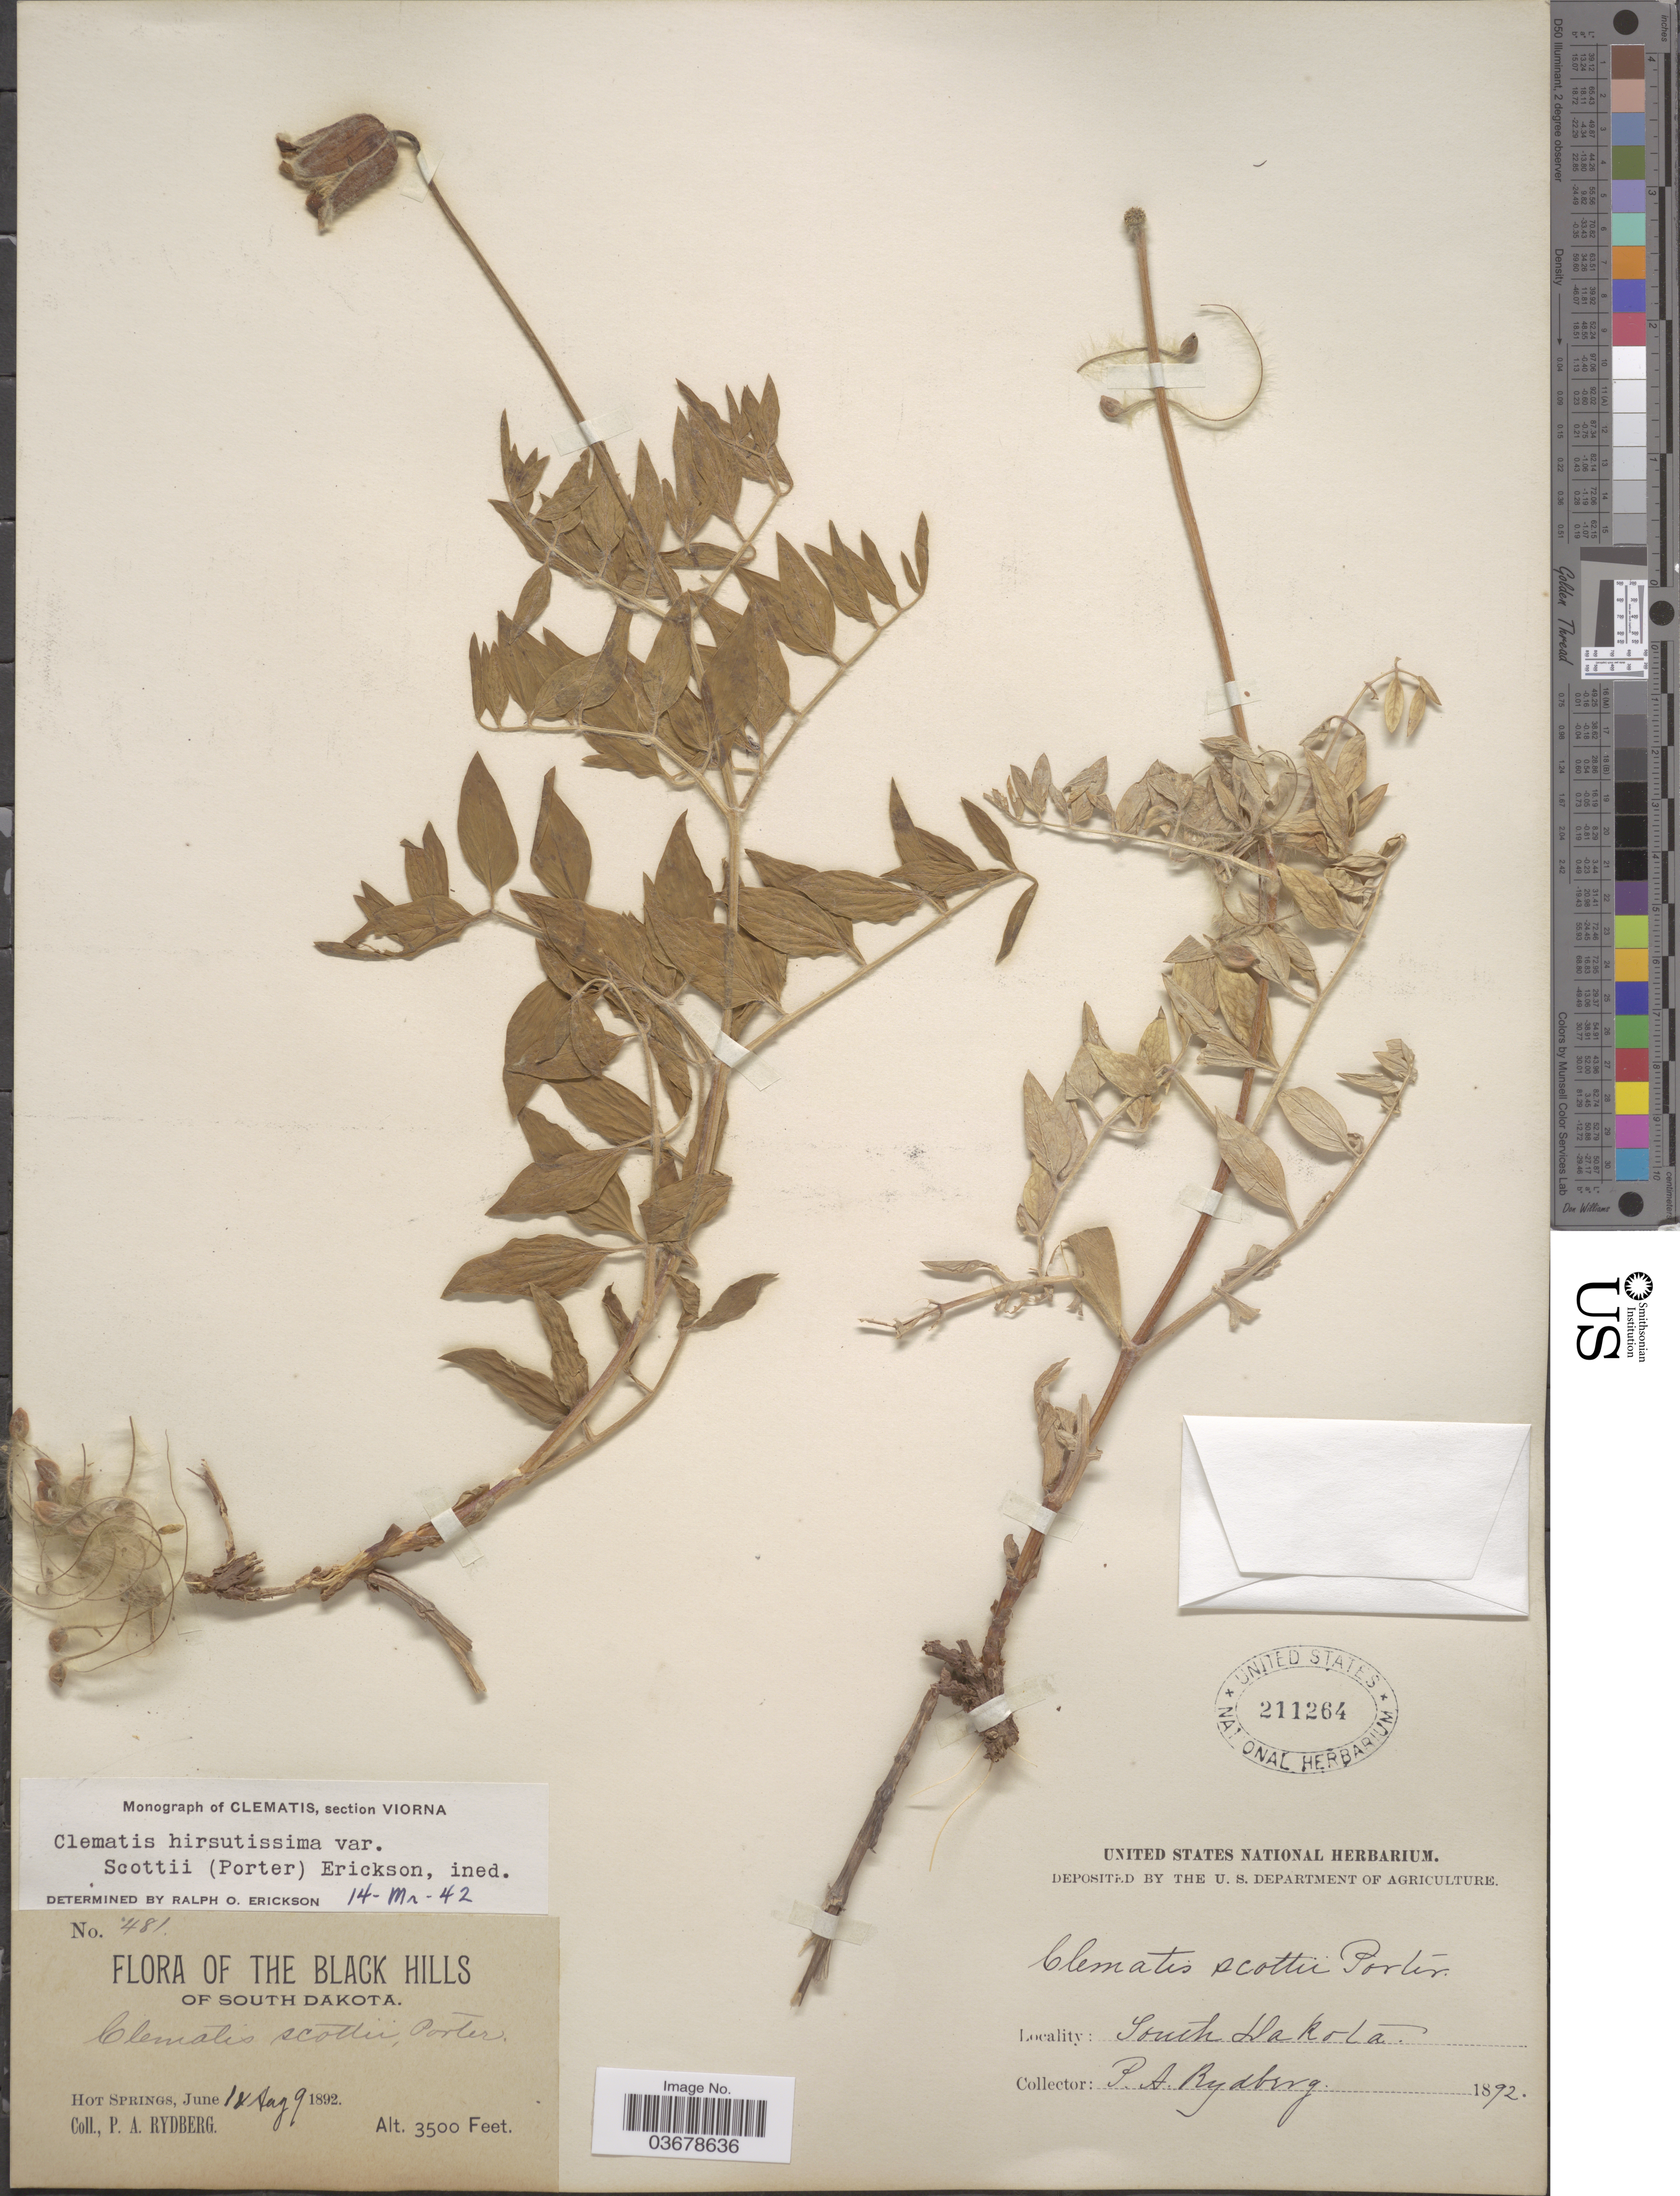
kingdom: Plantae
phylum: Tracheophyta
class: Magnoliopsida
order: Ranunculales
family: Ranunculaceae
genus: Clematis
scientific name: Clematis viorna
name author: L.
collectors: P. A. Rydberg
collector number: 481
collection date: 1892-06-01/1892-08-09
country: United States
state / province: South Dakota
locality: The Black Hills of South Dakota. Hot Springs.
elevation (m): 1067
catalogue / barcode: US 211264